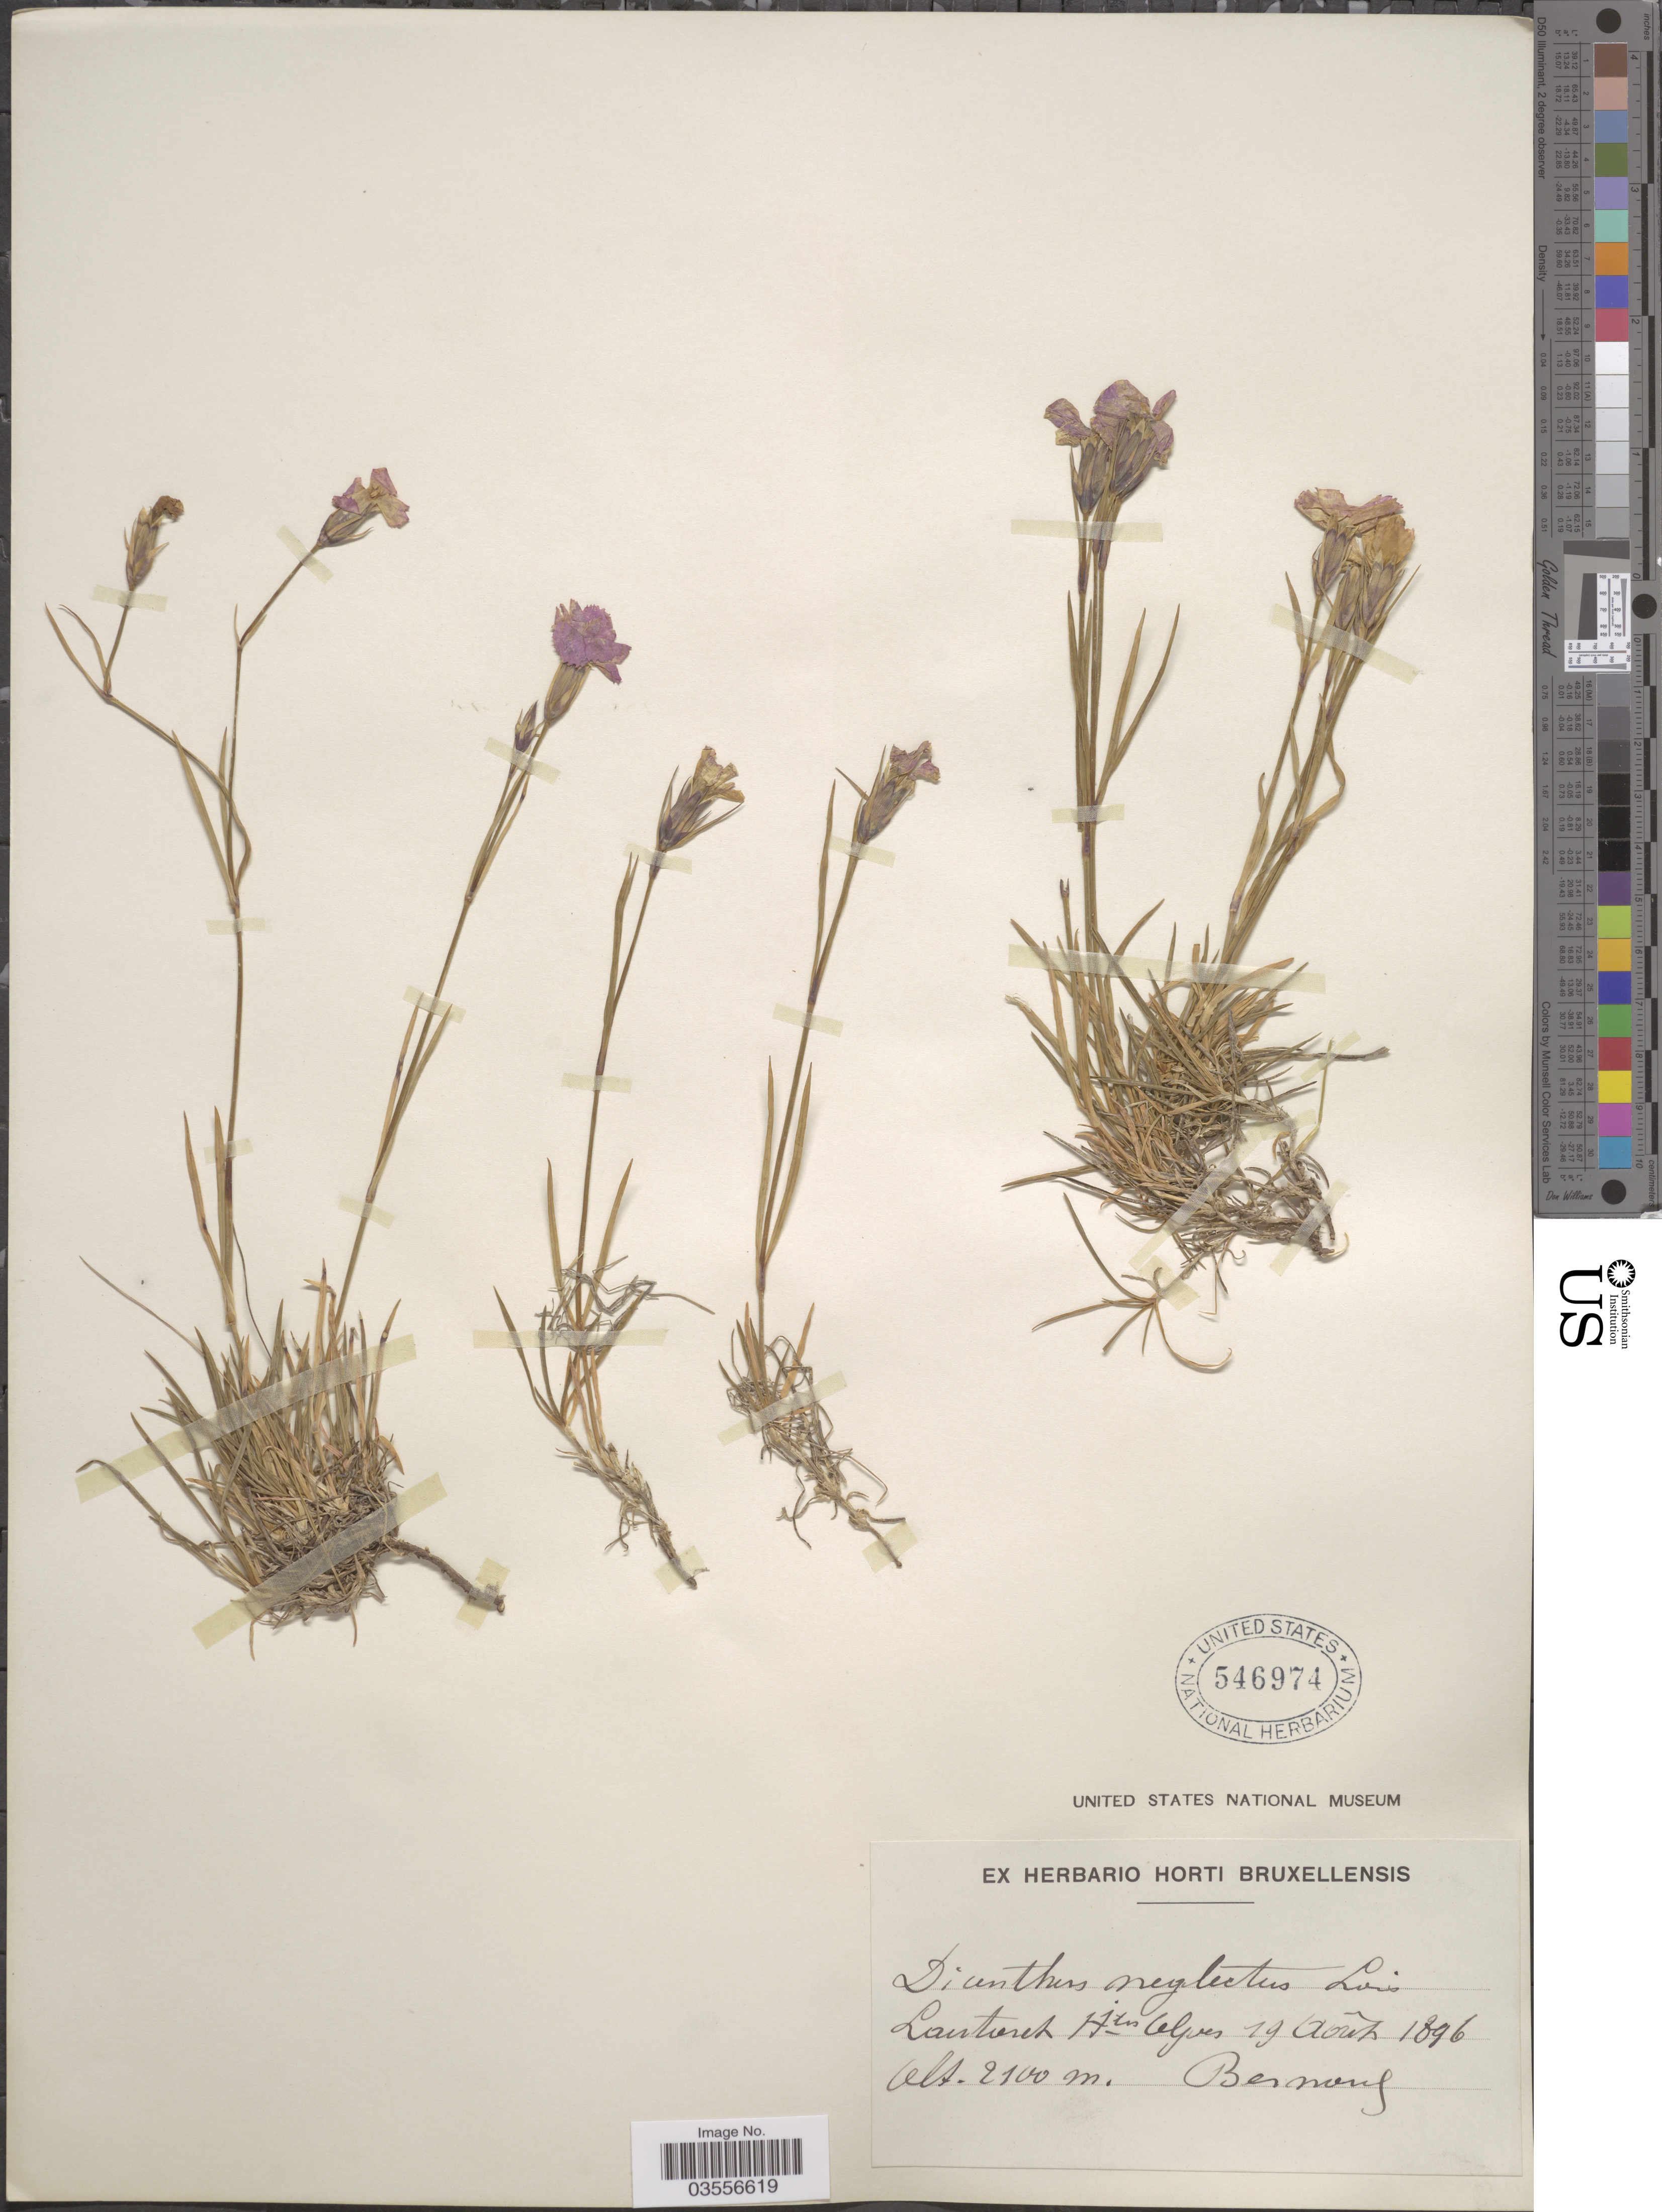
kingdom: Plantae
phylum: Tracheophyta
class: Magnoliopsida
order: Caryophyllales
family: Caryophyllaceae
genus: Dianthus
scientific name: Dianthus neglectus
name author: Loisel.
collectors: Bernand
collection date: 1896-08-19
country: France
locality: Lautaret Htes Alpes.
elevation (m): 2100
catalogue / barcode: US 546974